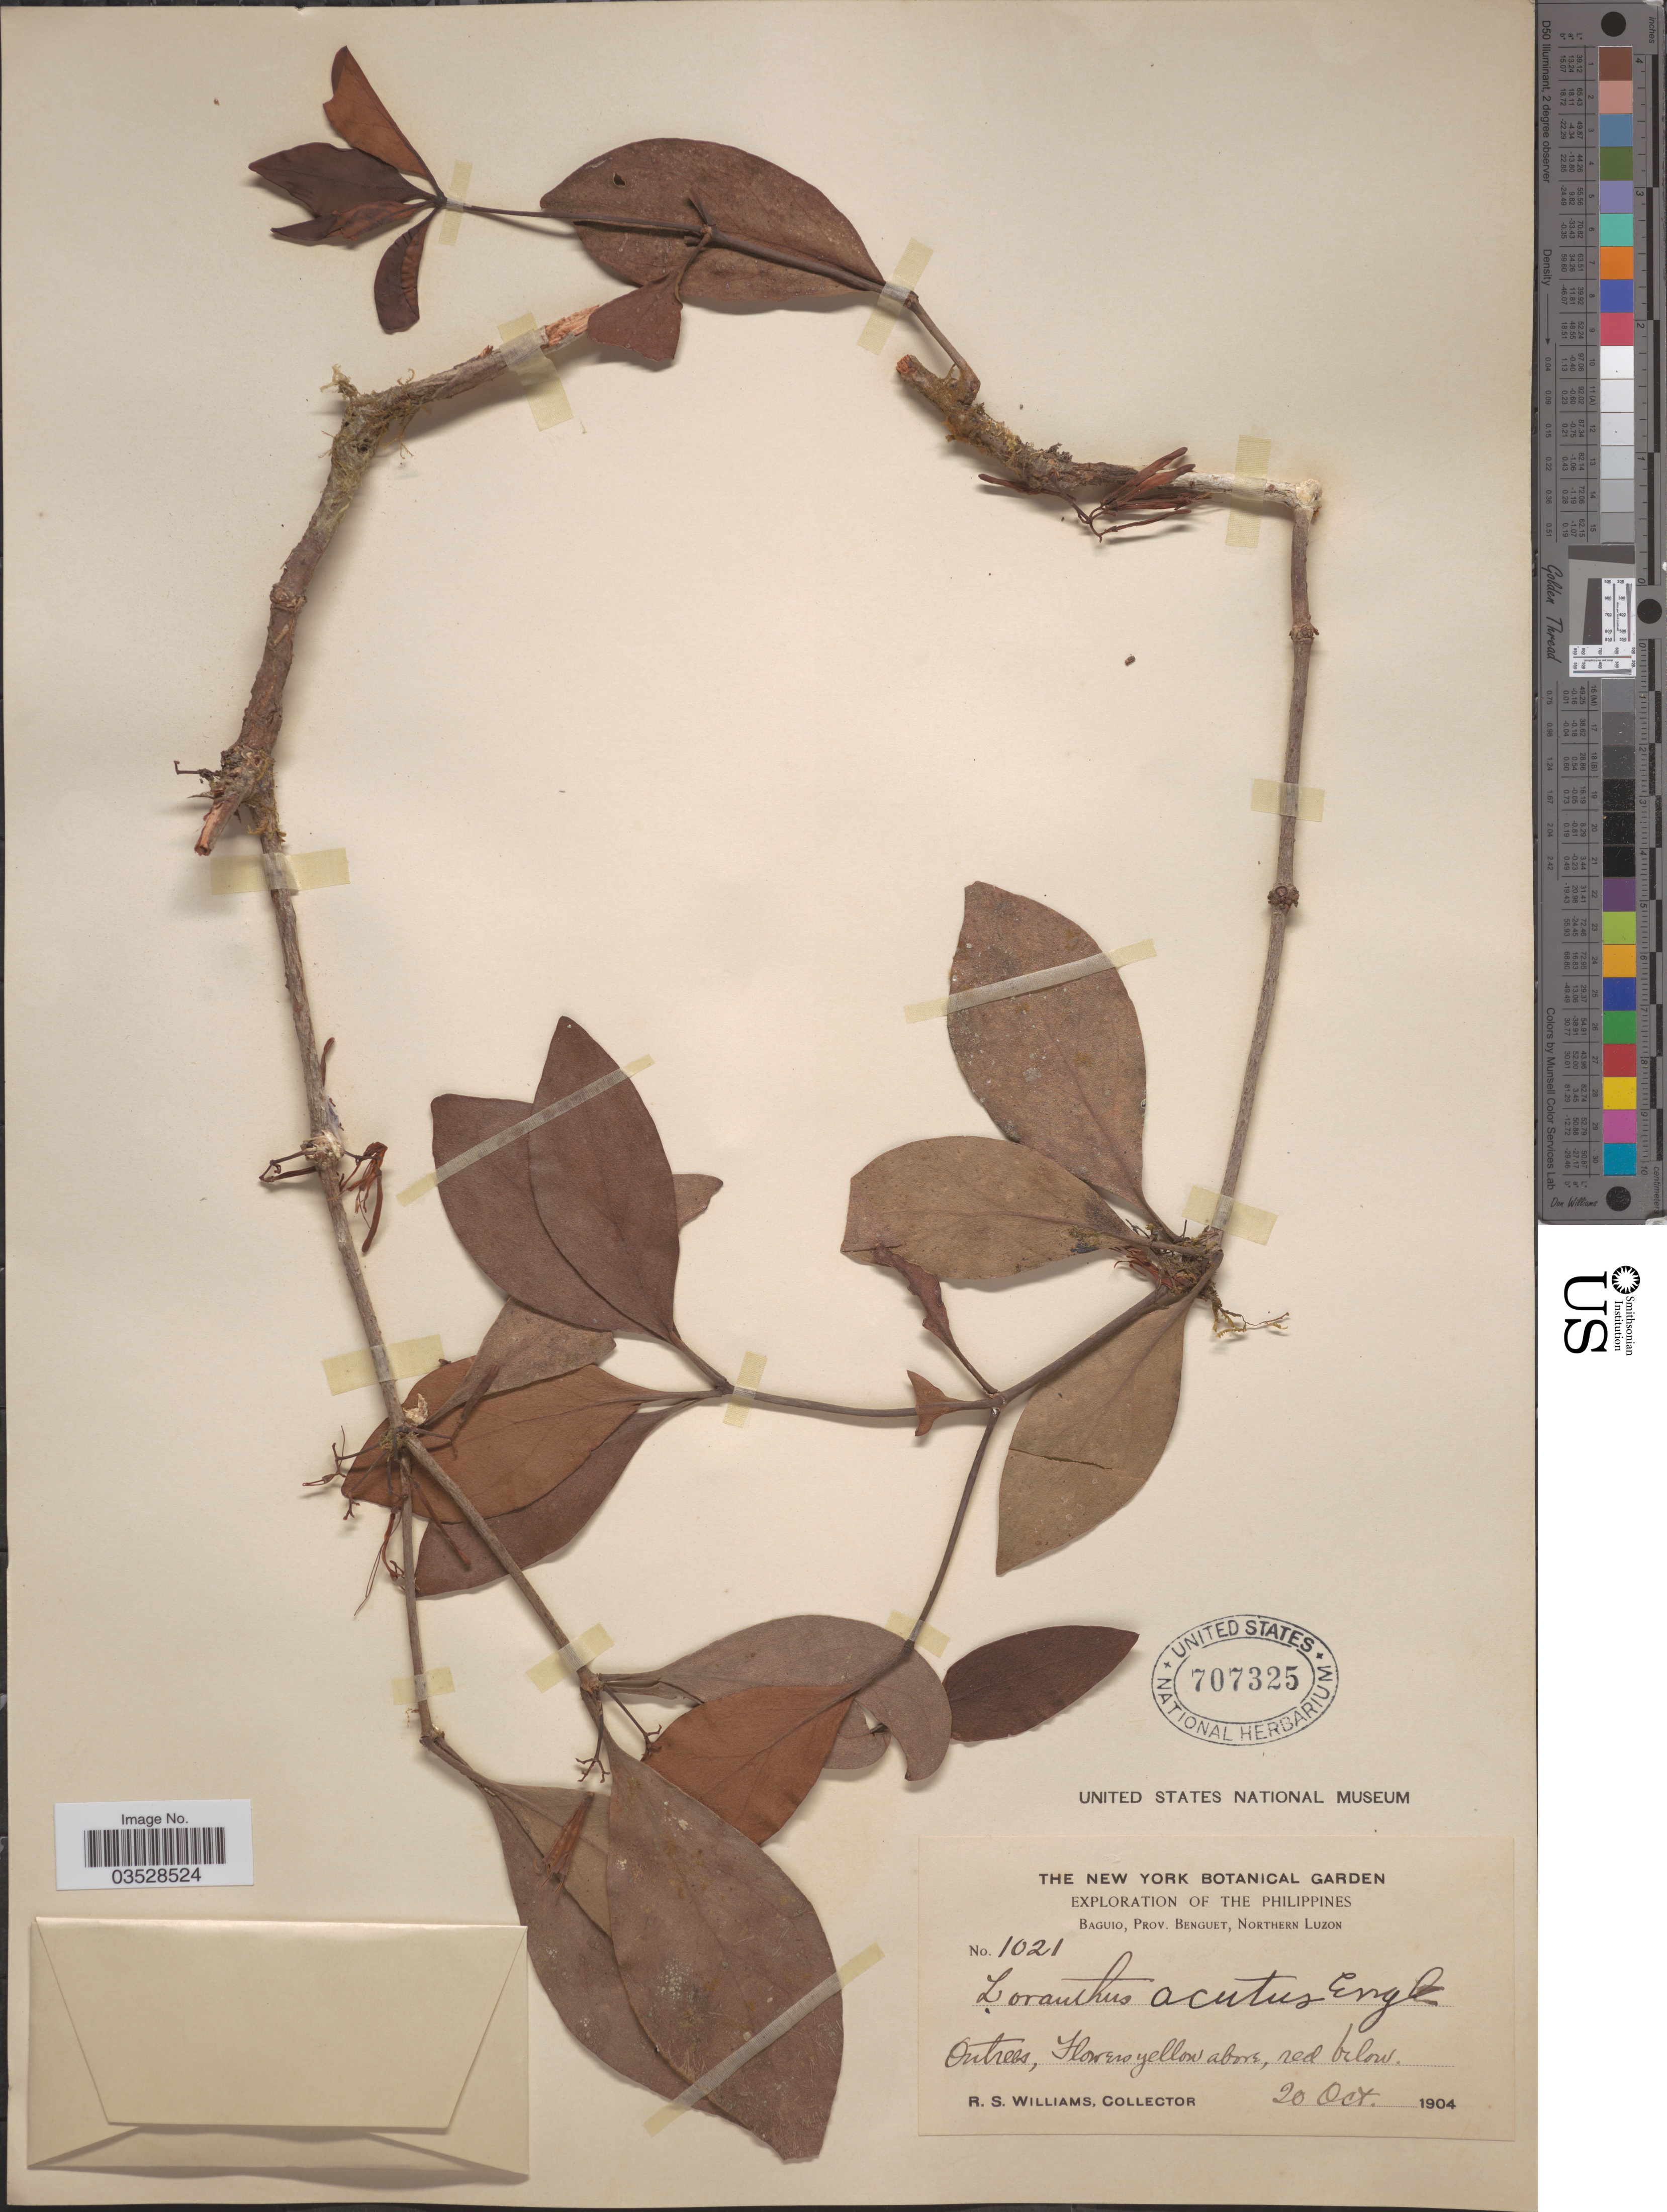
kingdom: Plantae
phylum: Tracheophyta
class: Magnoliopsida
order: Santalales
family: Loranthaceae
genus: Loranthus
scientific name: Loranthus acutus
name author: Engl.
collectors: R. S. Williams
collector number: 1021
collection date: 1904-10-20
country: Philippines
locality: Baguio, Prov. Benguet, Northern Luzon.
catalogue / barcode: US 707325